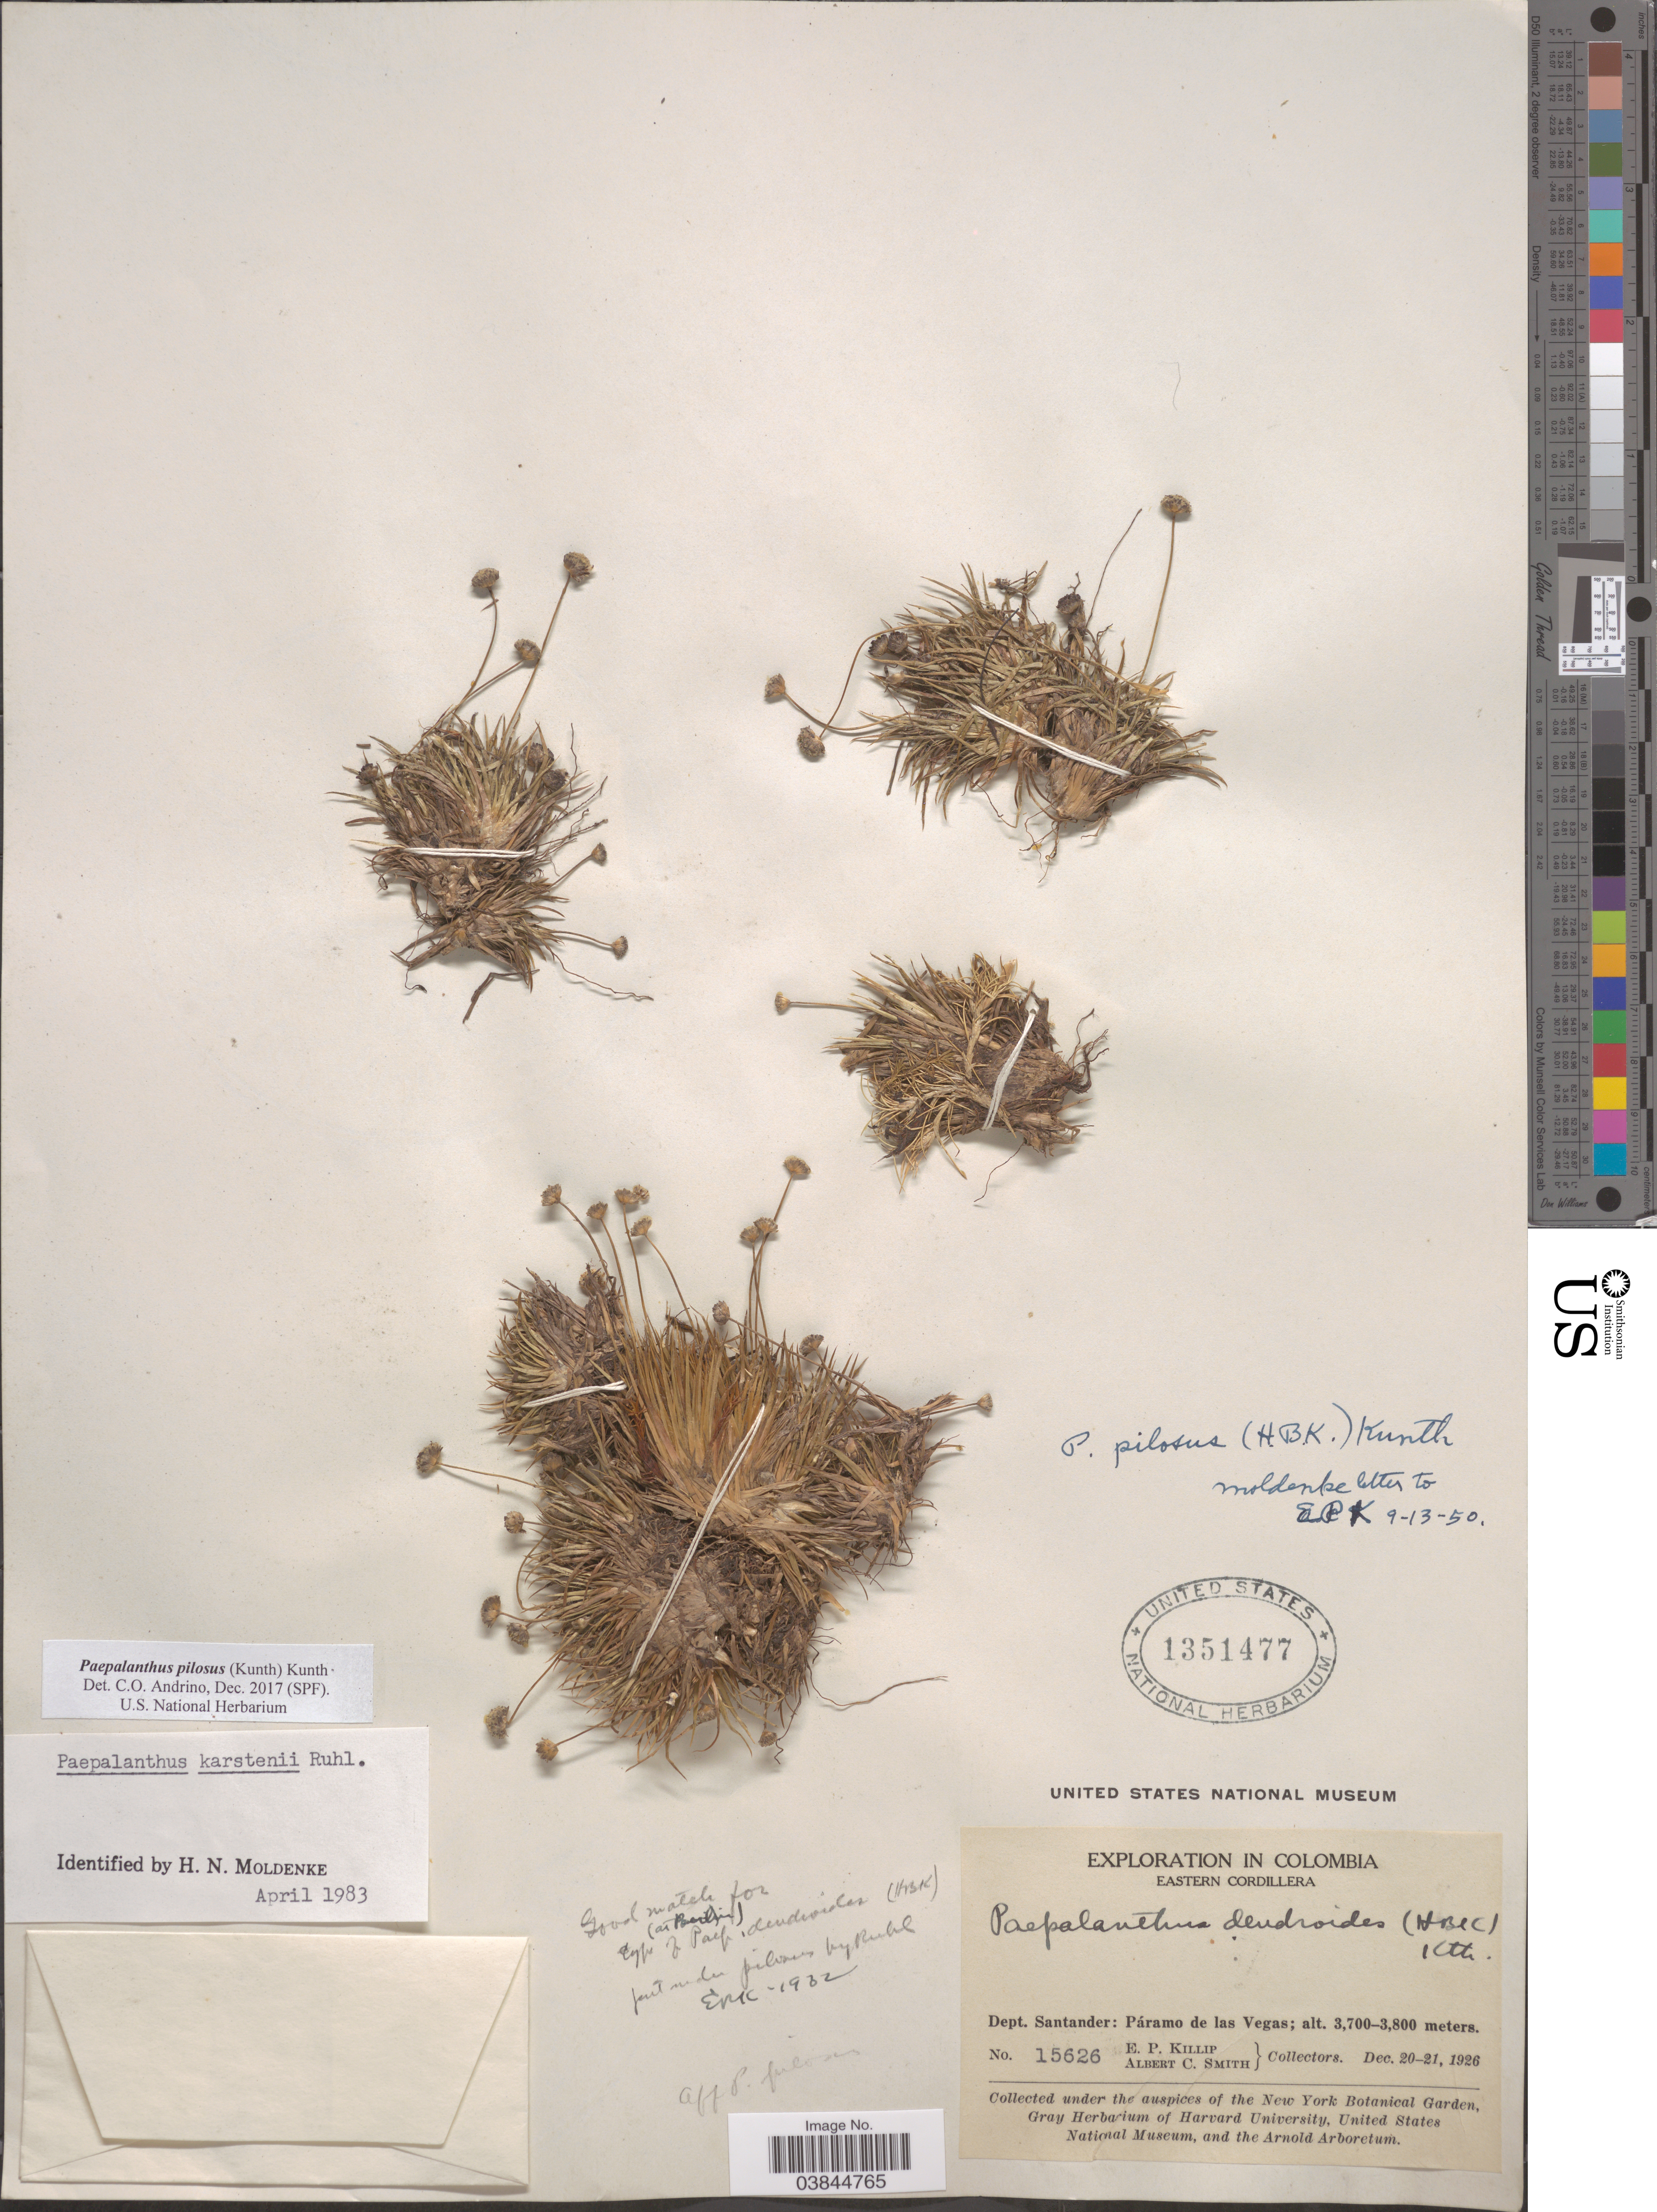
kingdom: Plantae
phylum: Tracheophyta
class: Liliopsida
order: Poales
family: Eriocaulaceae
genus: Paepalanthus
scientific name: Paepalanthus pilosus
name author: (Kunth) Kunth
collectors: E. P. Killip & A. C. Smith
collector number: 15626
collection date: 1926-12-20/1926-12-21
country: Colombia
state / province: Santander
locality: Eastern Cordillera. Dept. Santander: Páramo de las Vegas.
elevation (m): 3700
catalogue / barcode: US 1351477